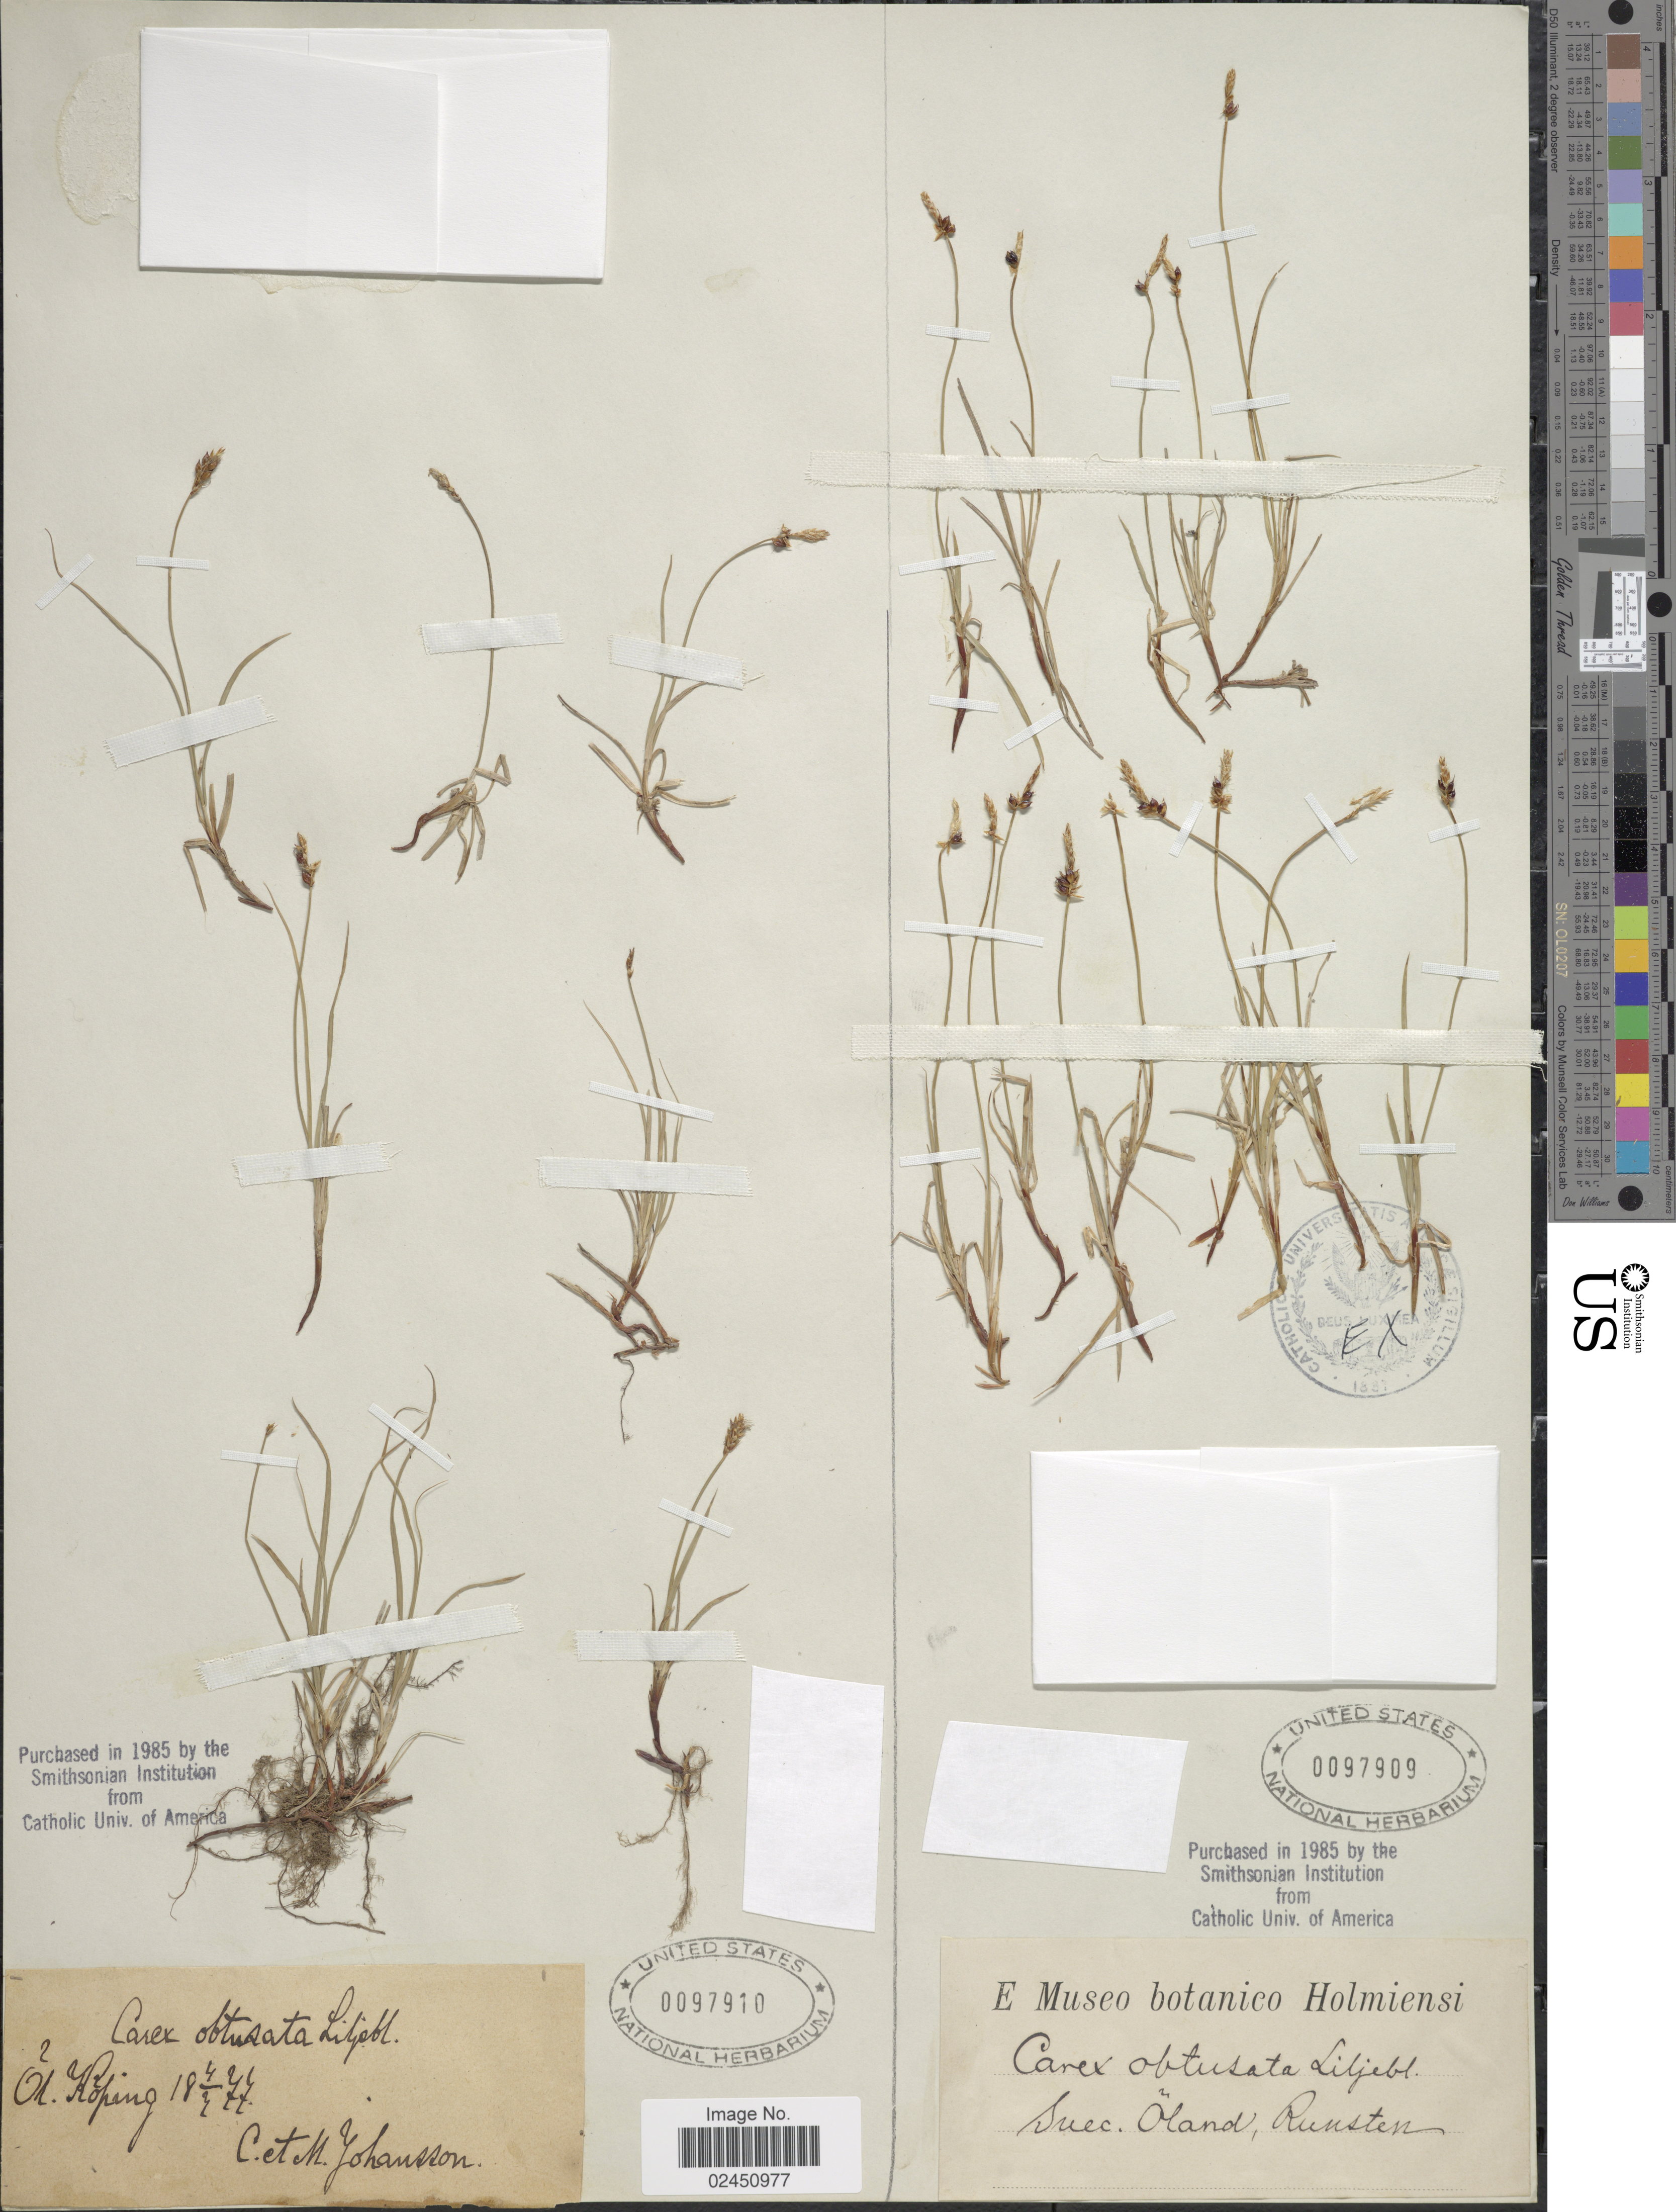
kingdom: Plantae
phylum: Tracheophyta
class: Liliopsida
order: Poales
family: Cyperaceae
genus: Carex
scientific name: Carex obtusata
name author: Lilj.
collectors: C. Johansson & M. Johansson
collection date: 1877-07-04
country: Sweden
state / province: Vastmanland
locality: Ol. Koping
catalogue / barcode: US 97910